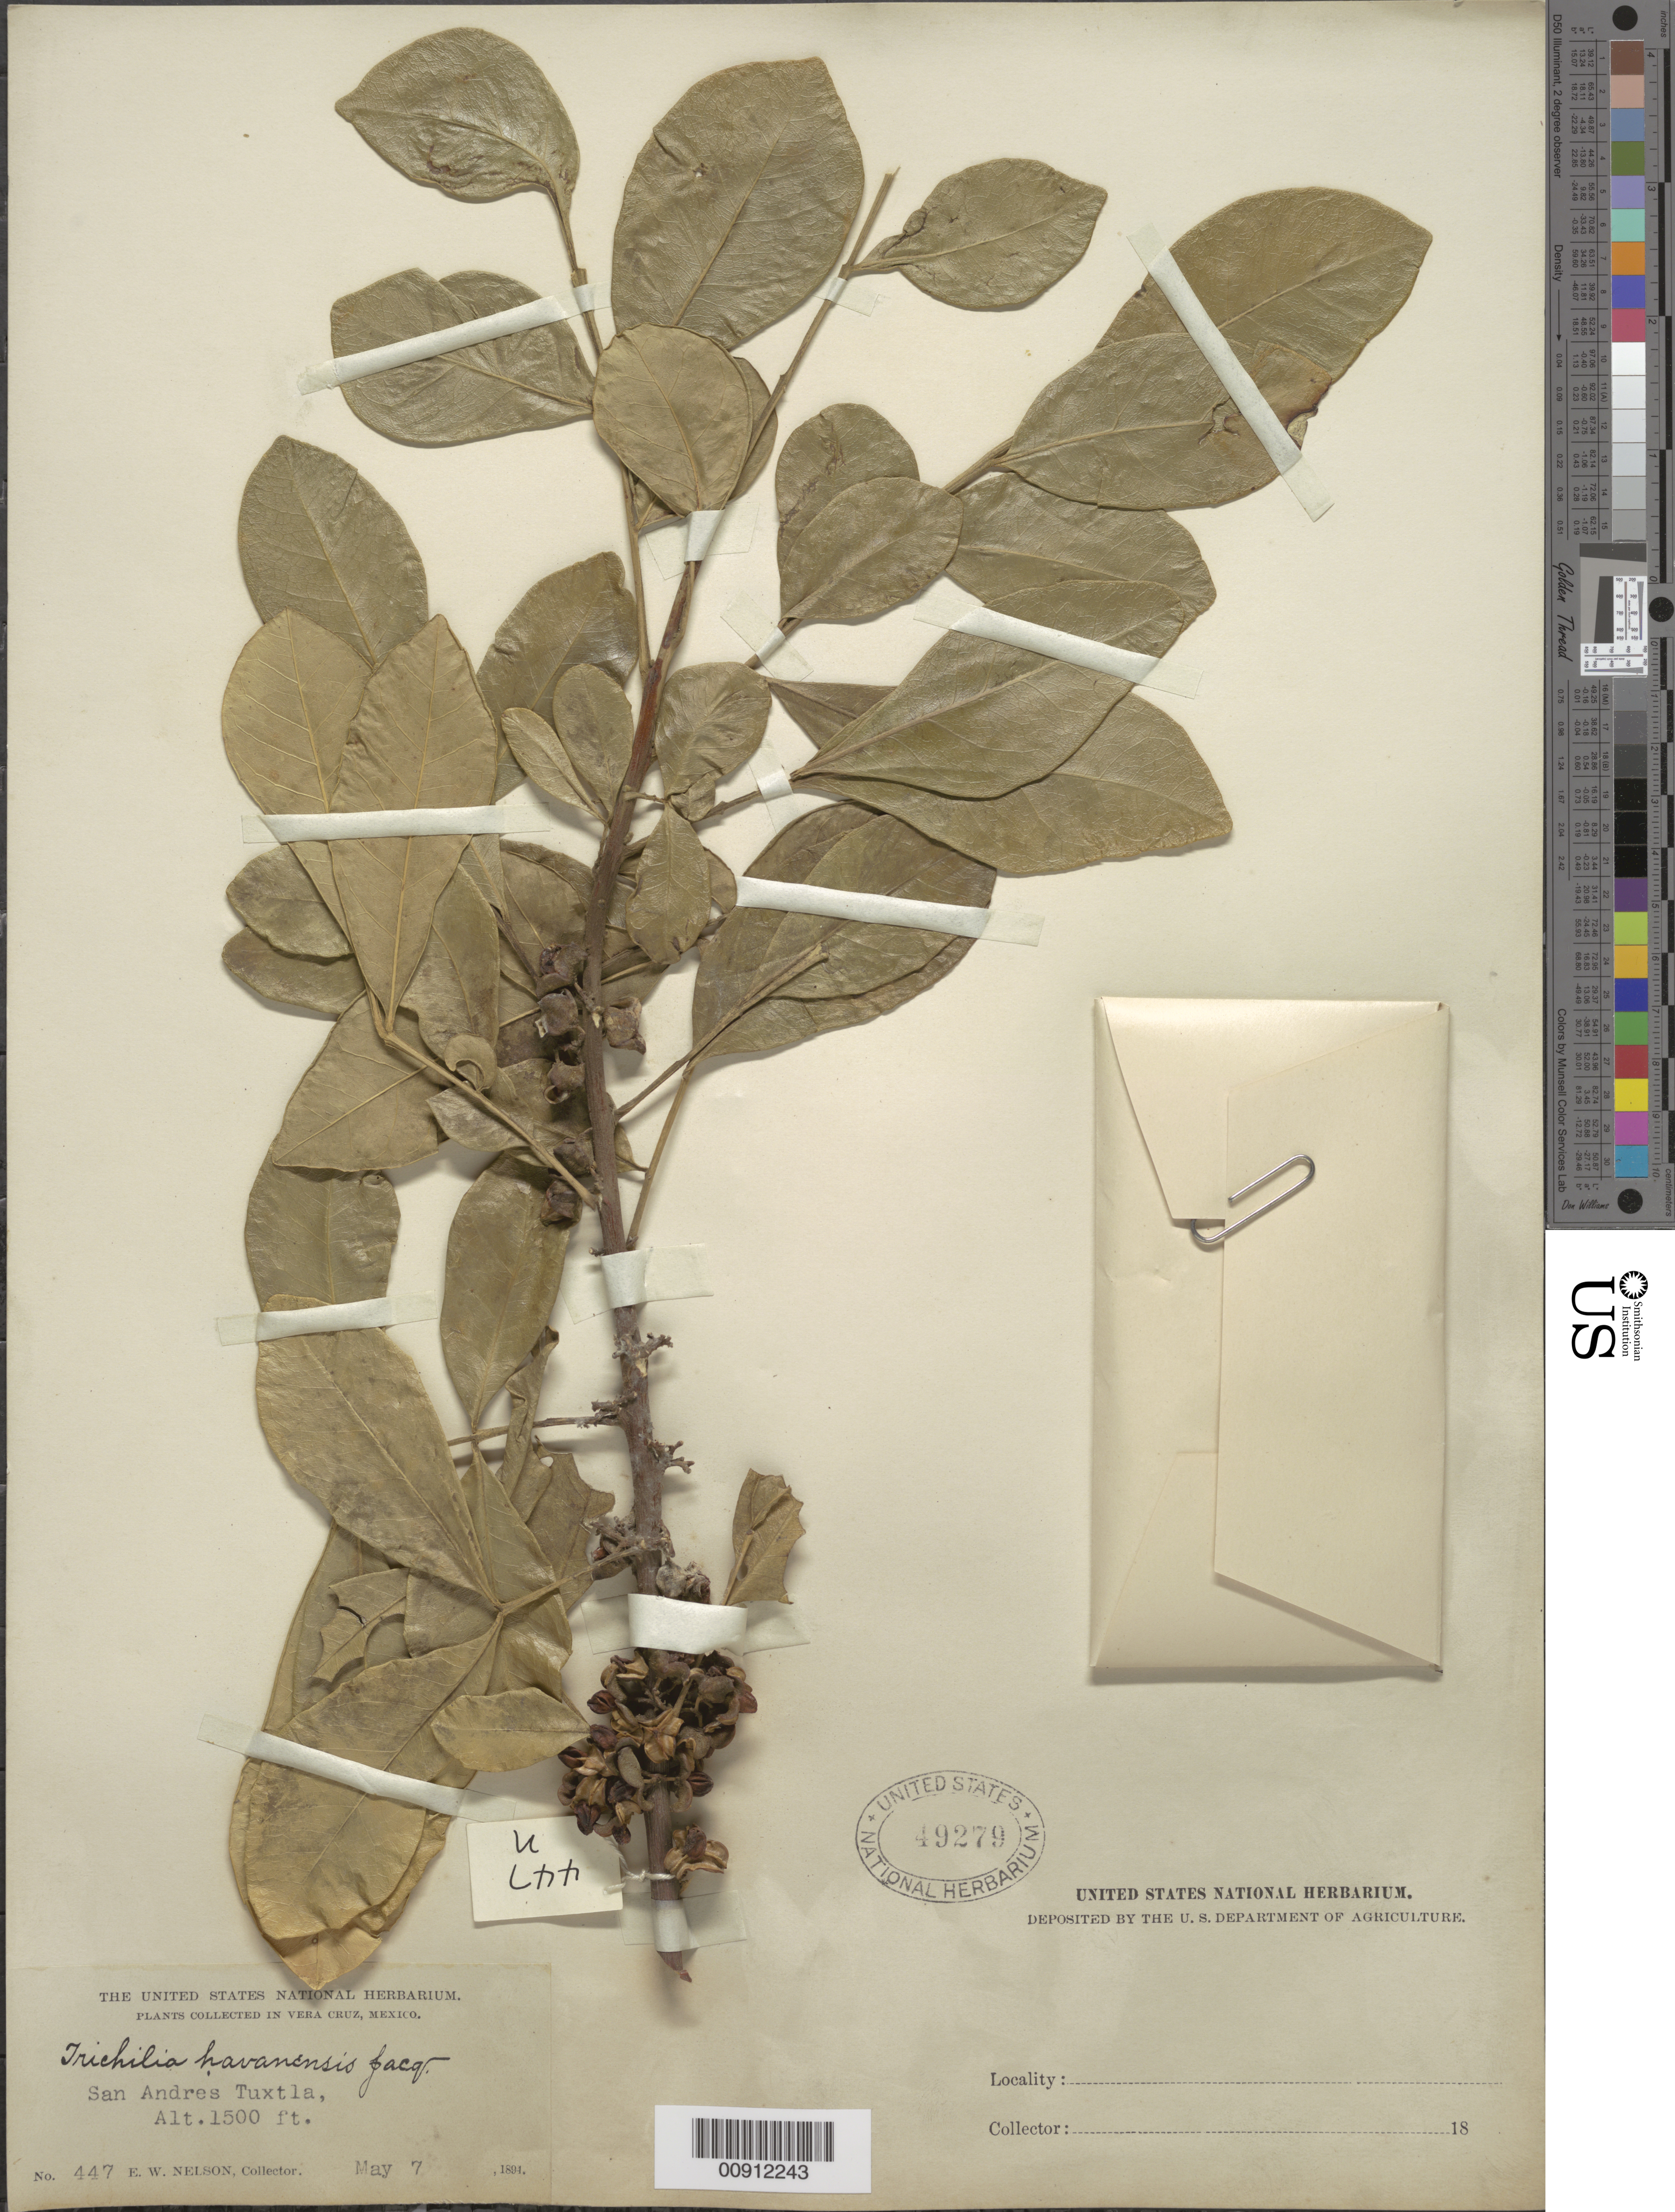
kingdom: Plantae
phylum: Tracheophyta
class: Magnoliopsida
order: Sapindales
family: Meliaceae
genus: Trichilia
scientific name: Trichilia havanensis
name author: Jacq.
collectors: E. W. Nelson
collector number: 447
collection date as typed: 07 May 1894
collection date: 1894-05-07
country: Mexico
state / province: Veracruz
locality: San Andres Tuxtla, Veracruz.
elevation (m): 457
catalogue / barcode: US 49279